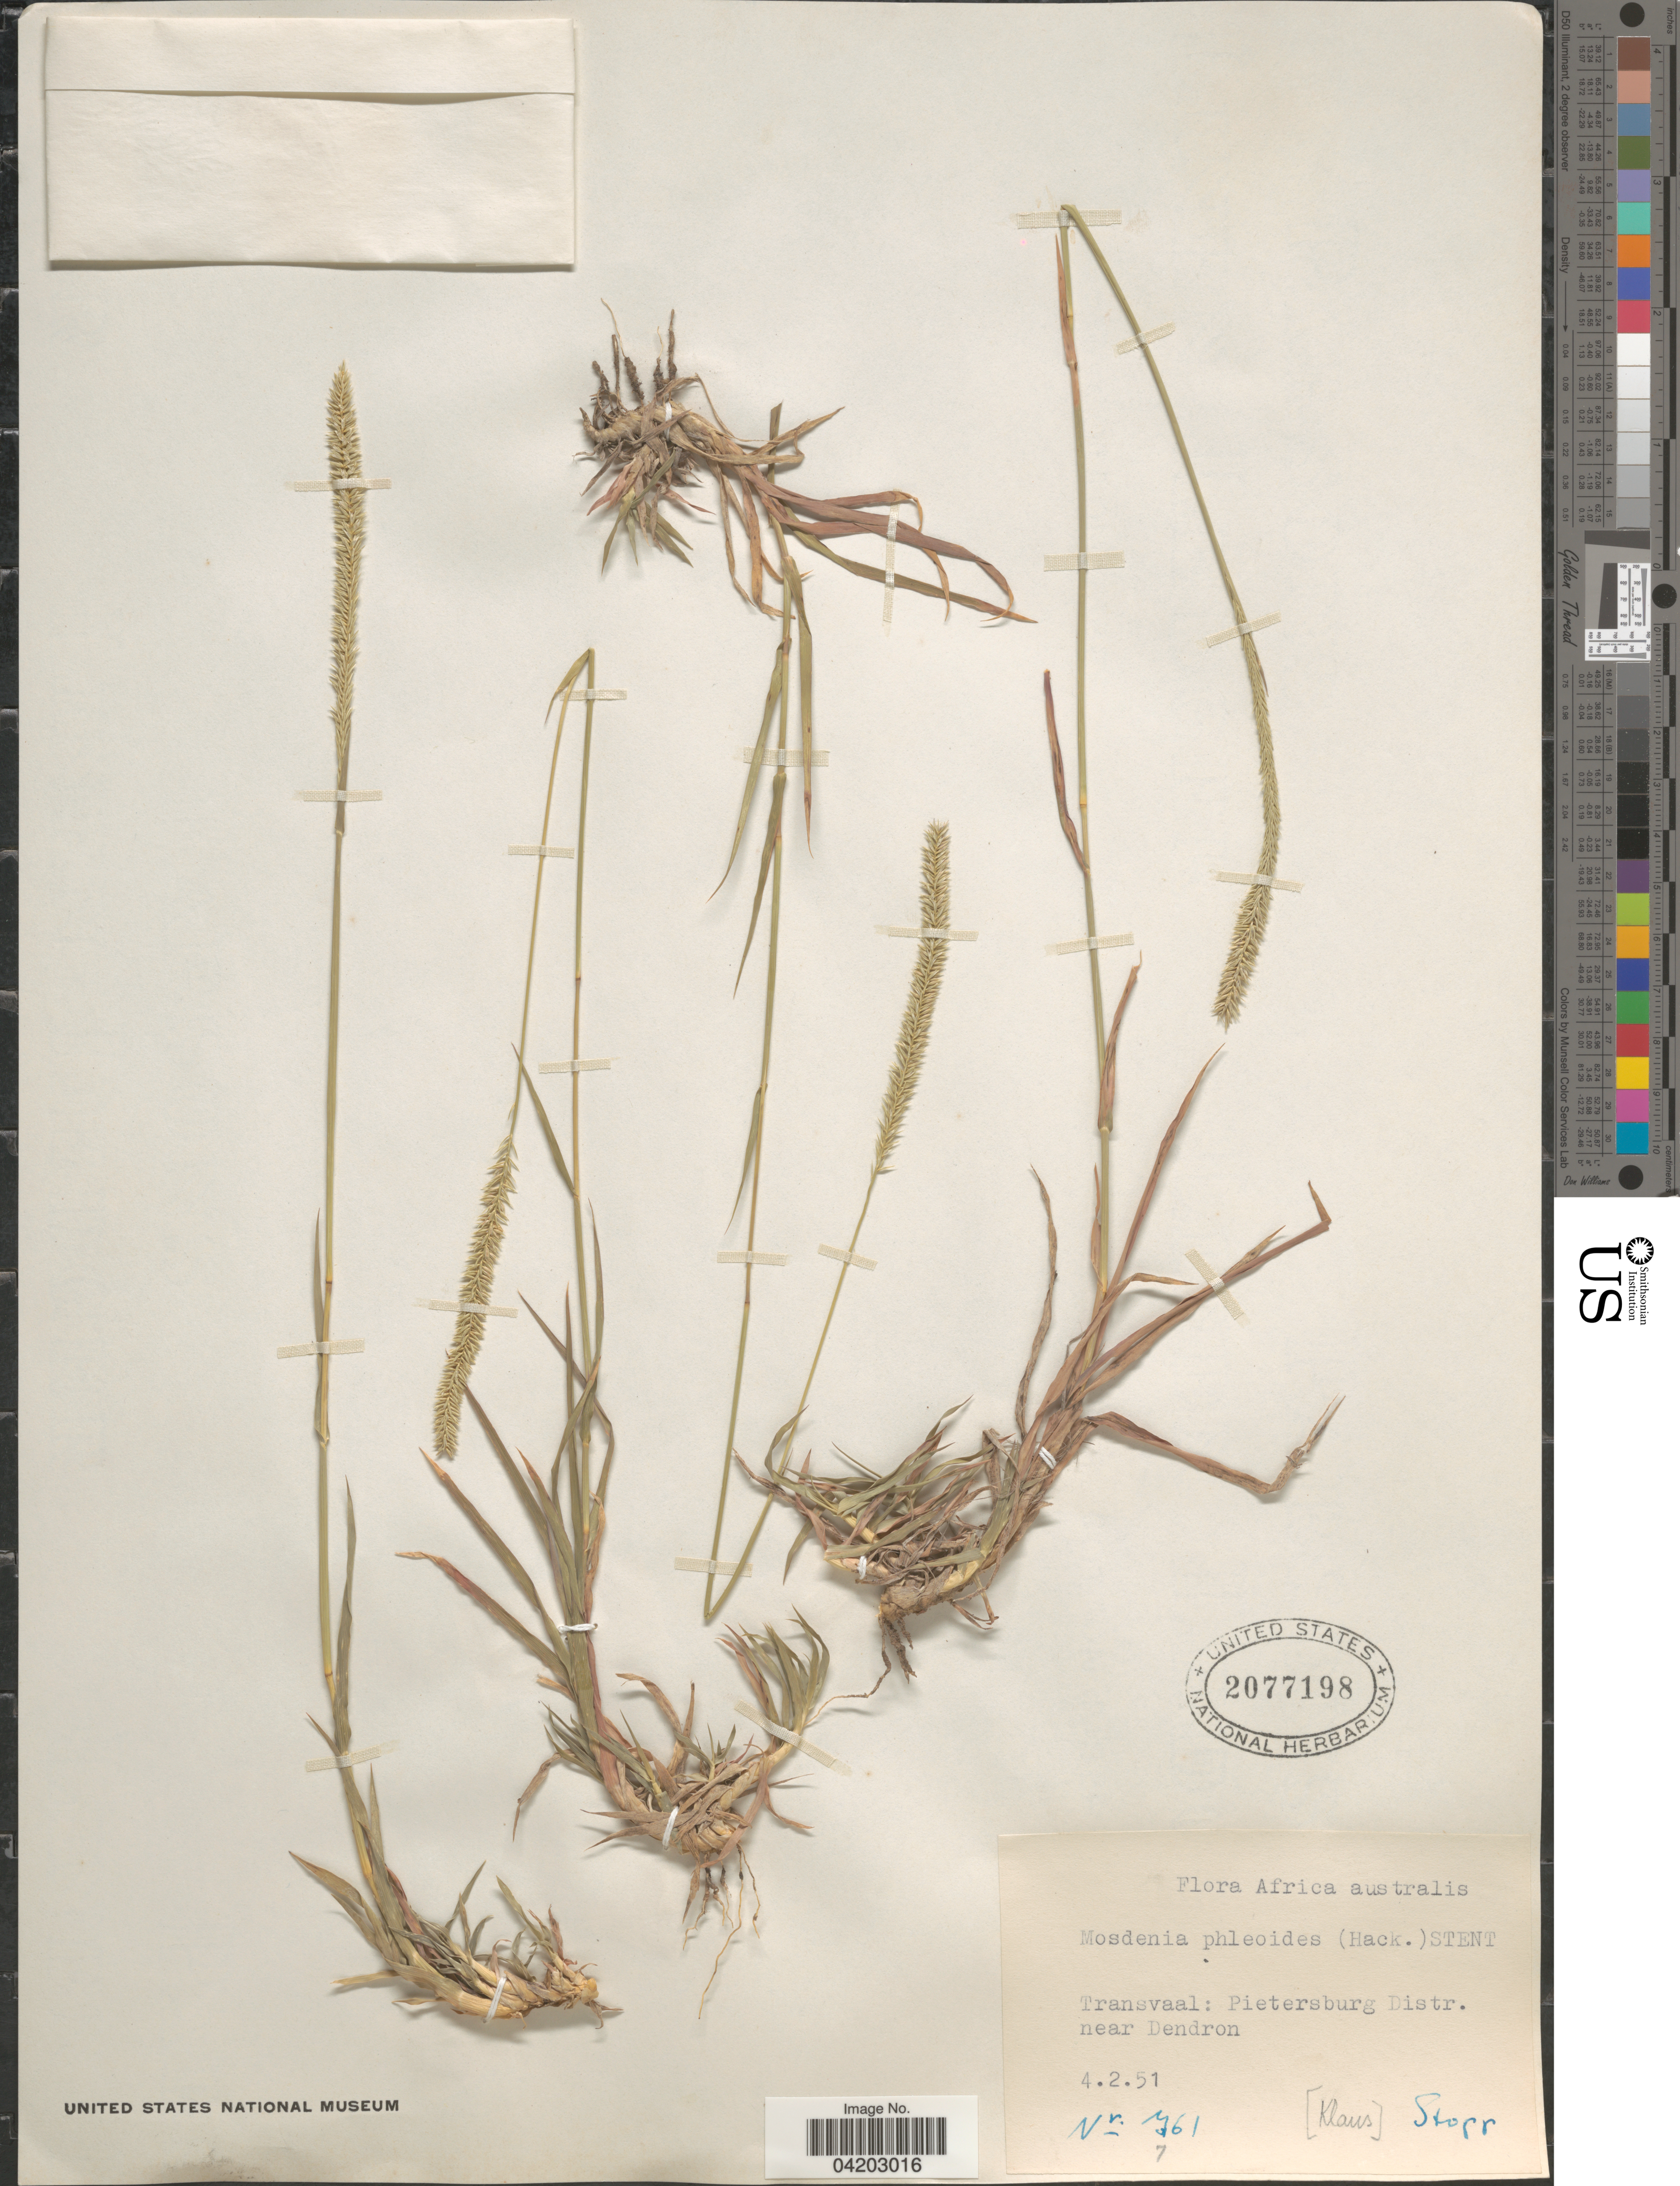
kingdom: Plantae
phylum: Tracheophyta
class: Liliopsida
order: Poales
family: Poaceae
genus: Mosdenia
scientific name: Mosdenia leptostachys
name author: (Ficalho & Hiern) Clayton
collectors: K. Stopp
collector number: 961*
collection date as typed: Transcribed d/m/y: 4/2/51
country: South Africa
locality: Africa australis. Transvaal: Pietersburg Distr. near Dendron.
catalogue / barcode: US 2077198